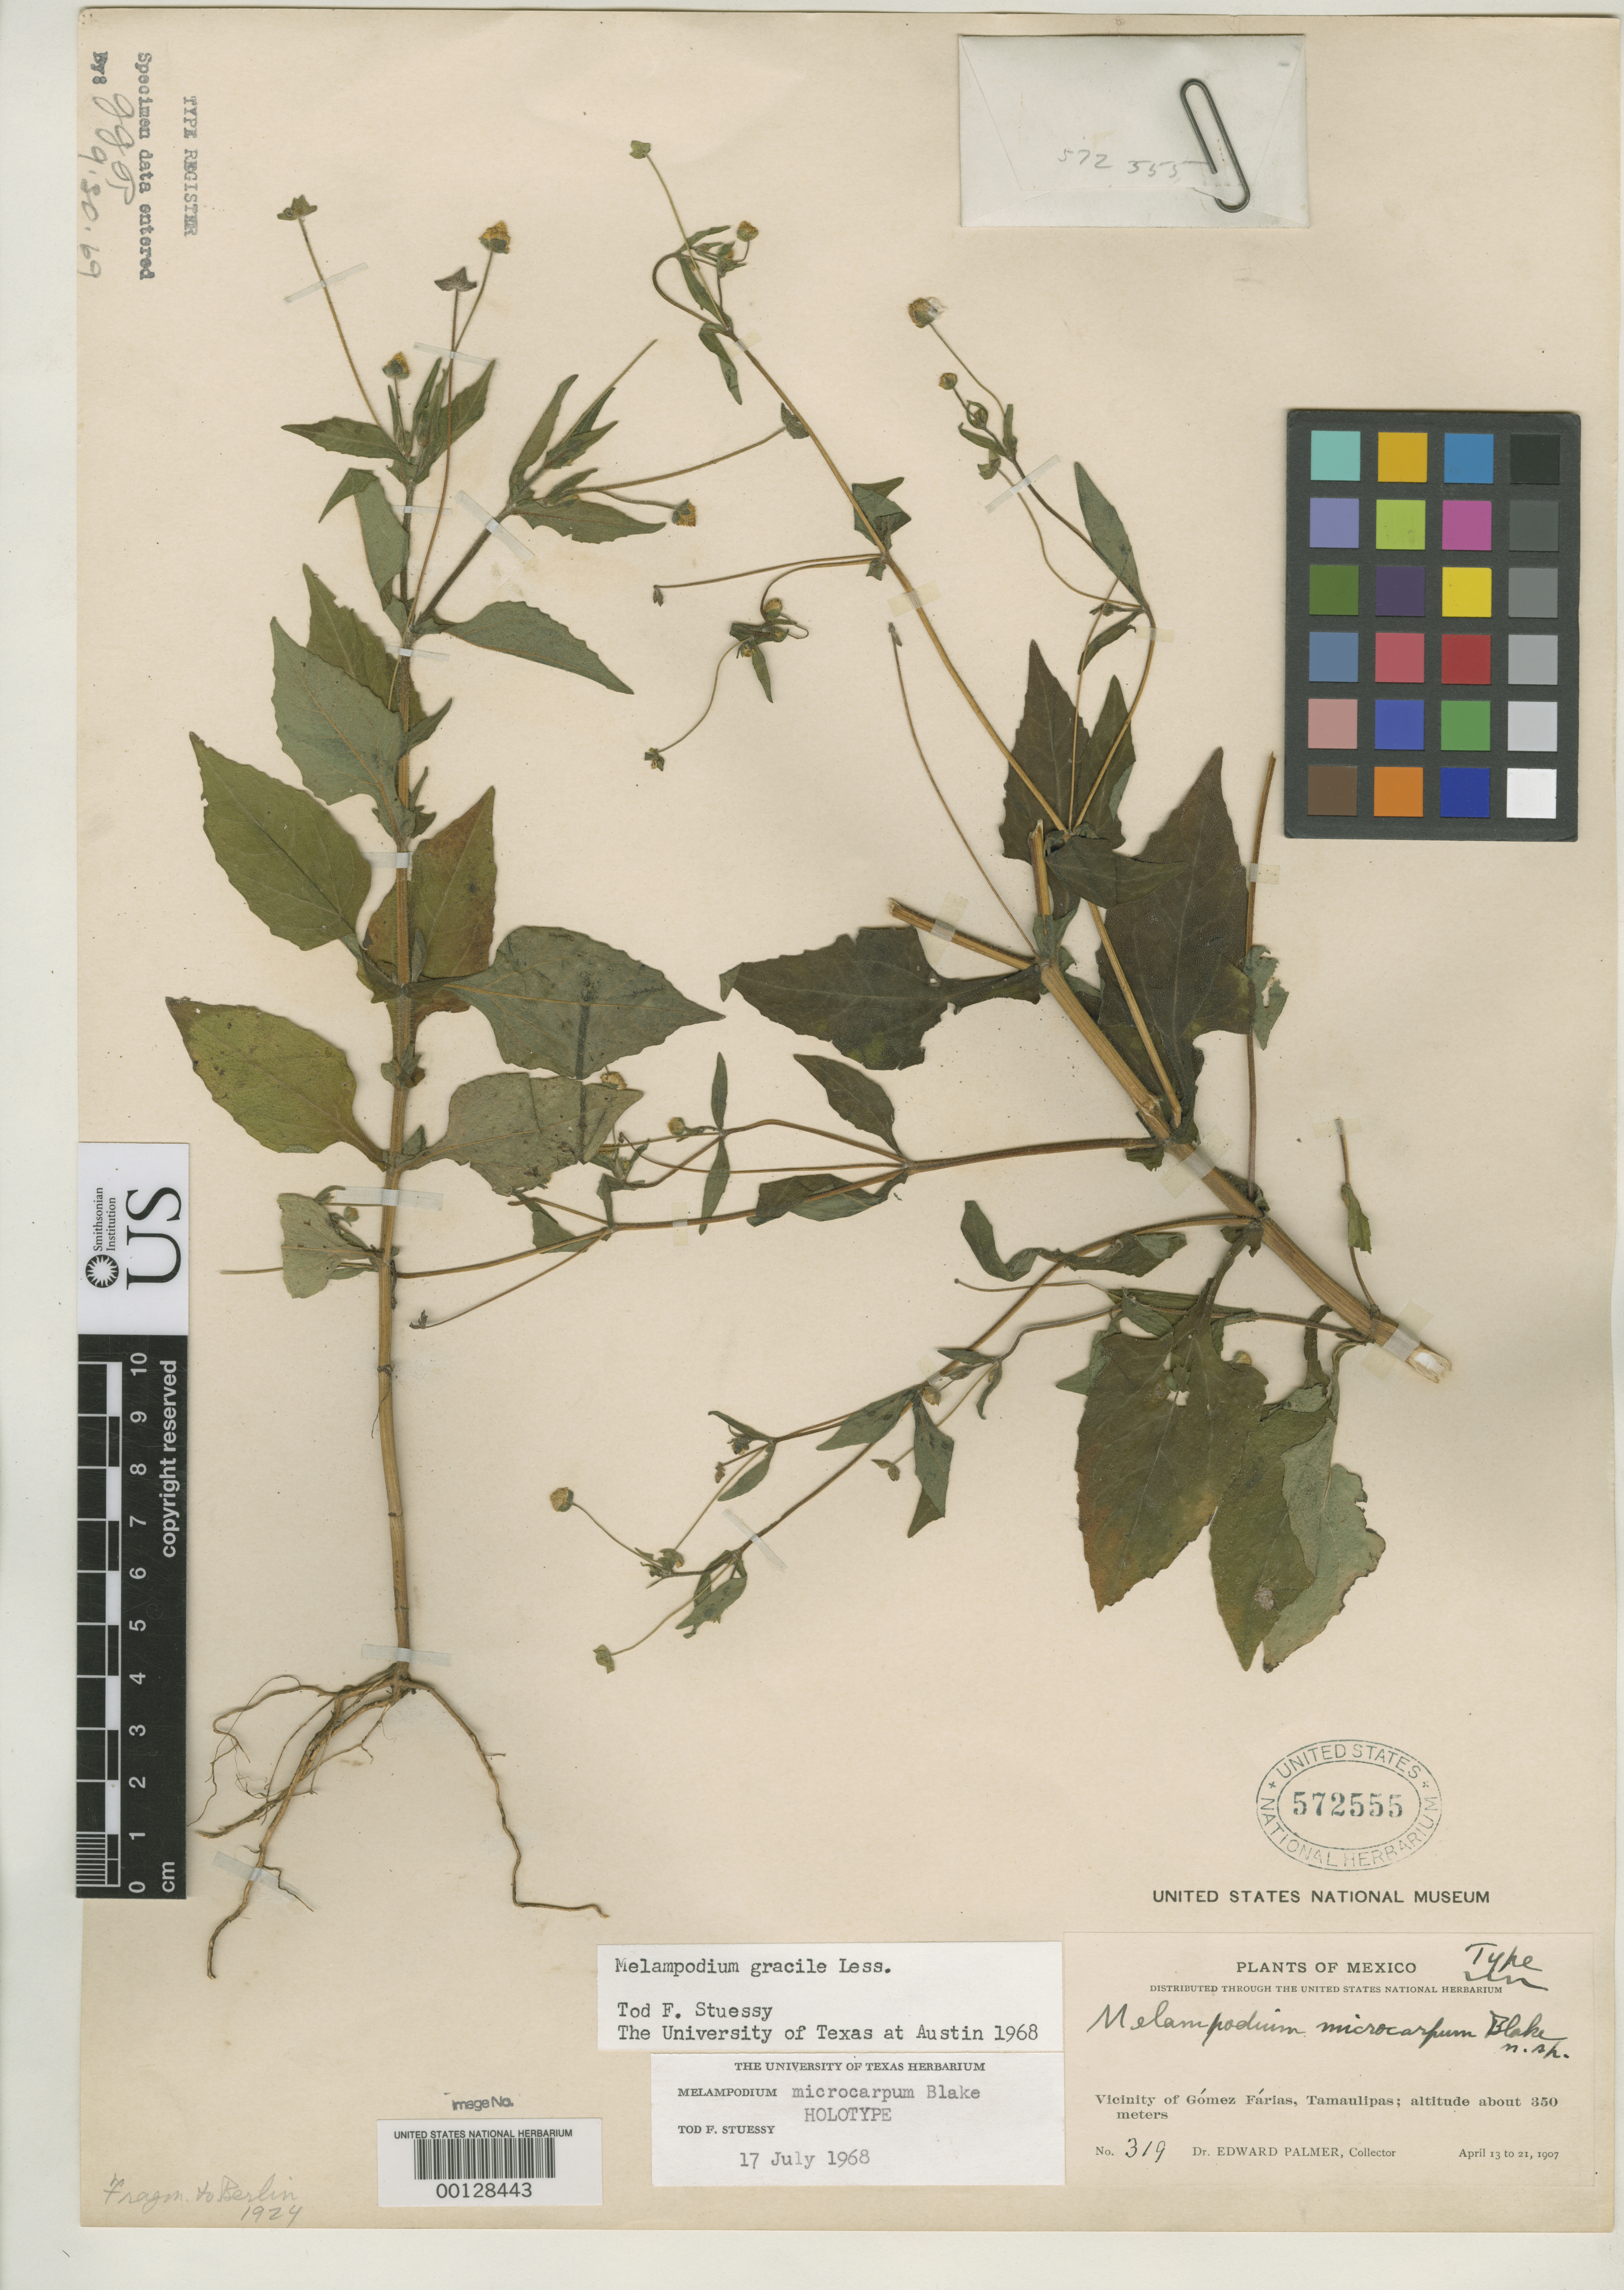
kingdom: Plantae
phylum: Tracheophyta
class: Magnoliopsida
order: Asterales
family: Asteraceae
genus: Melampodium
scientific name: Melampodium microcarpum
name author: S.F. Blake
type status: Holotype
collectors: E. Palmer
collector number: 319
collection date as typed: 13 Apr 1907 to 21 Apr 1907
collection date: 1907-04-13/1907-04-21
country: Mexico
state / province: Tamaulipas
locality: Gomez Farias.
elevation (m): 350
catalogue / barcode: US 572555